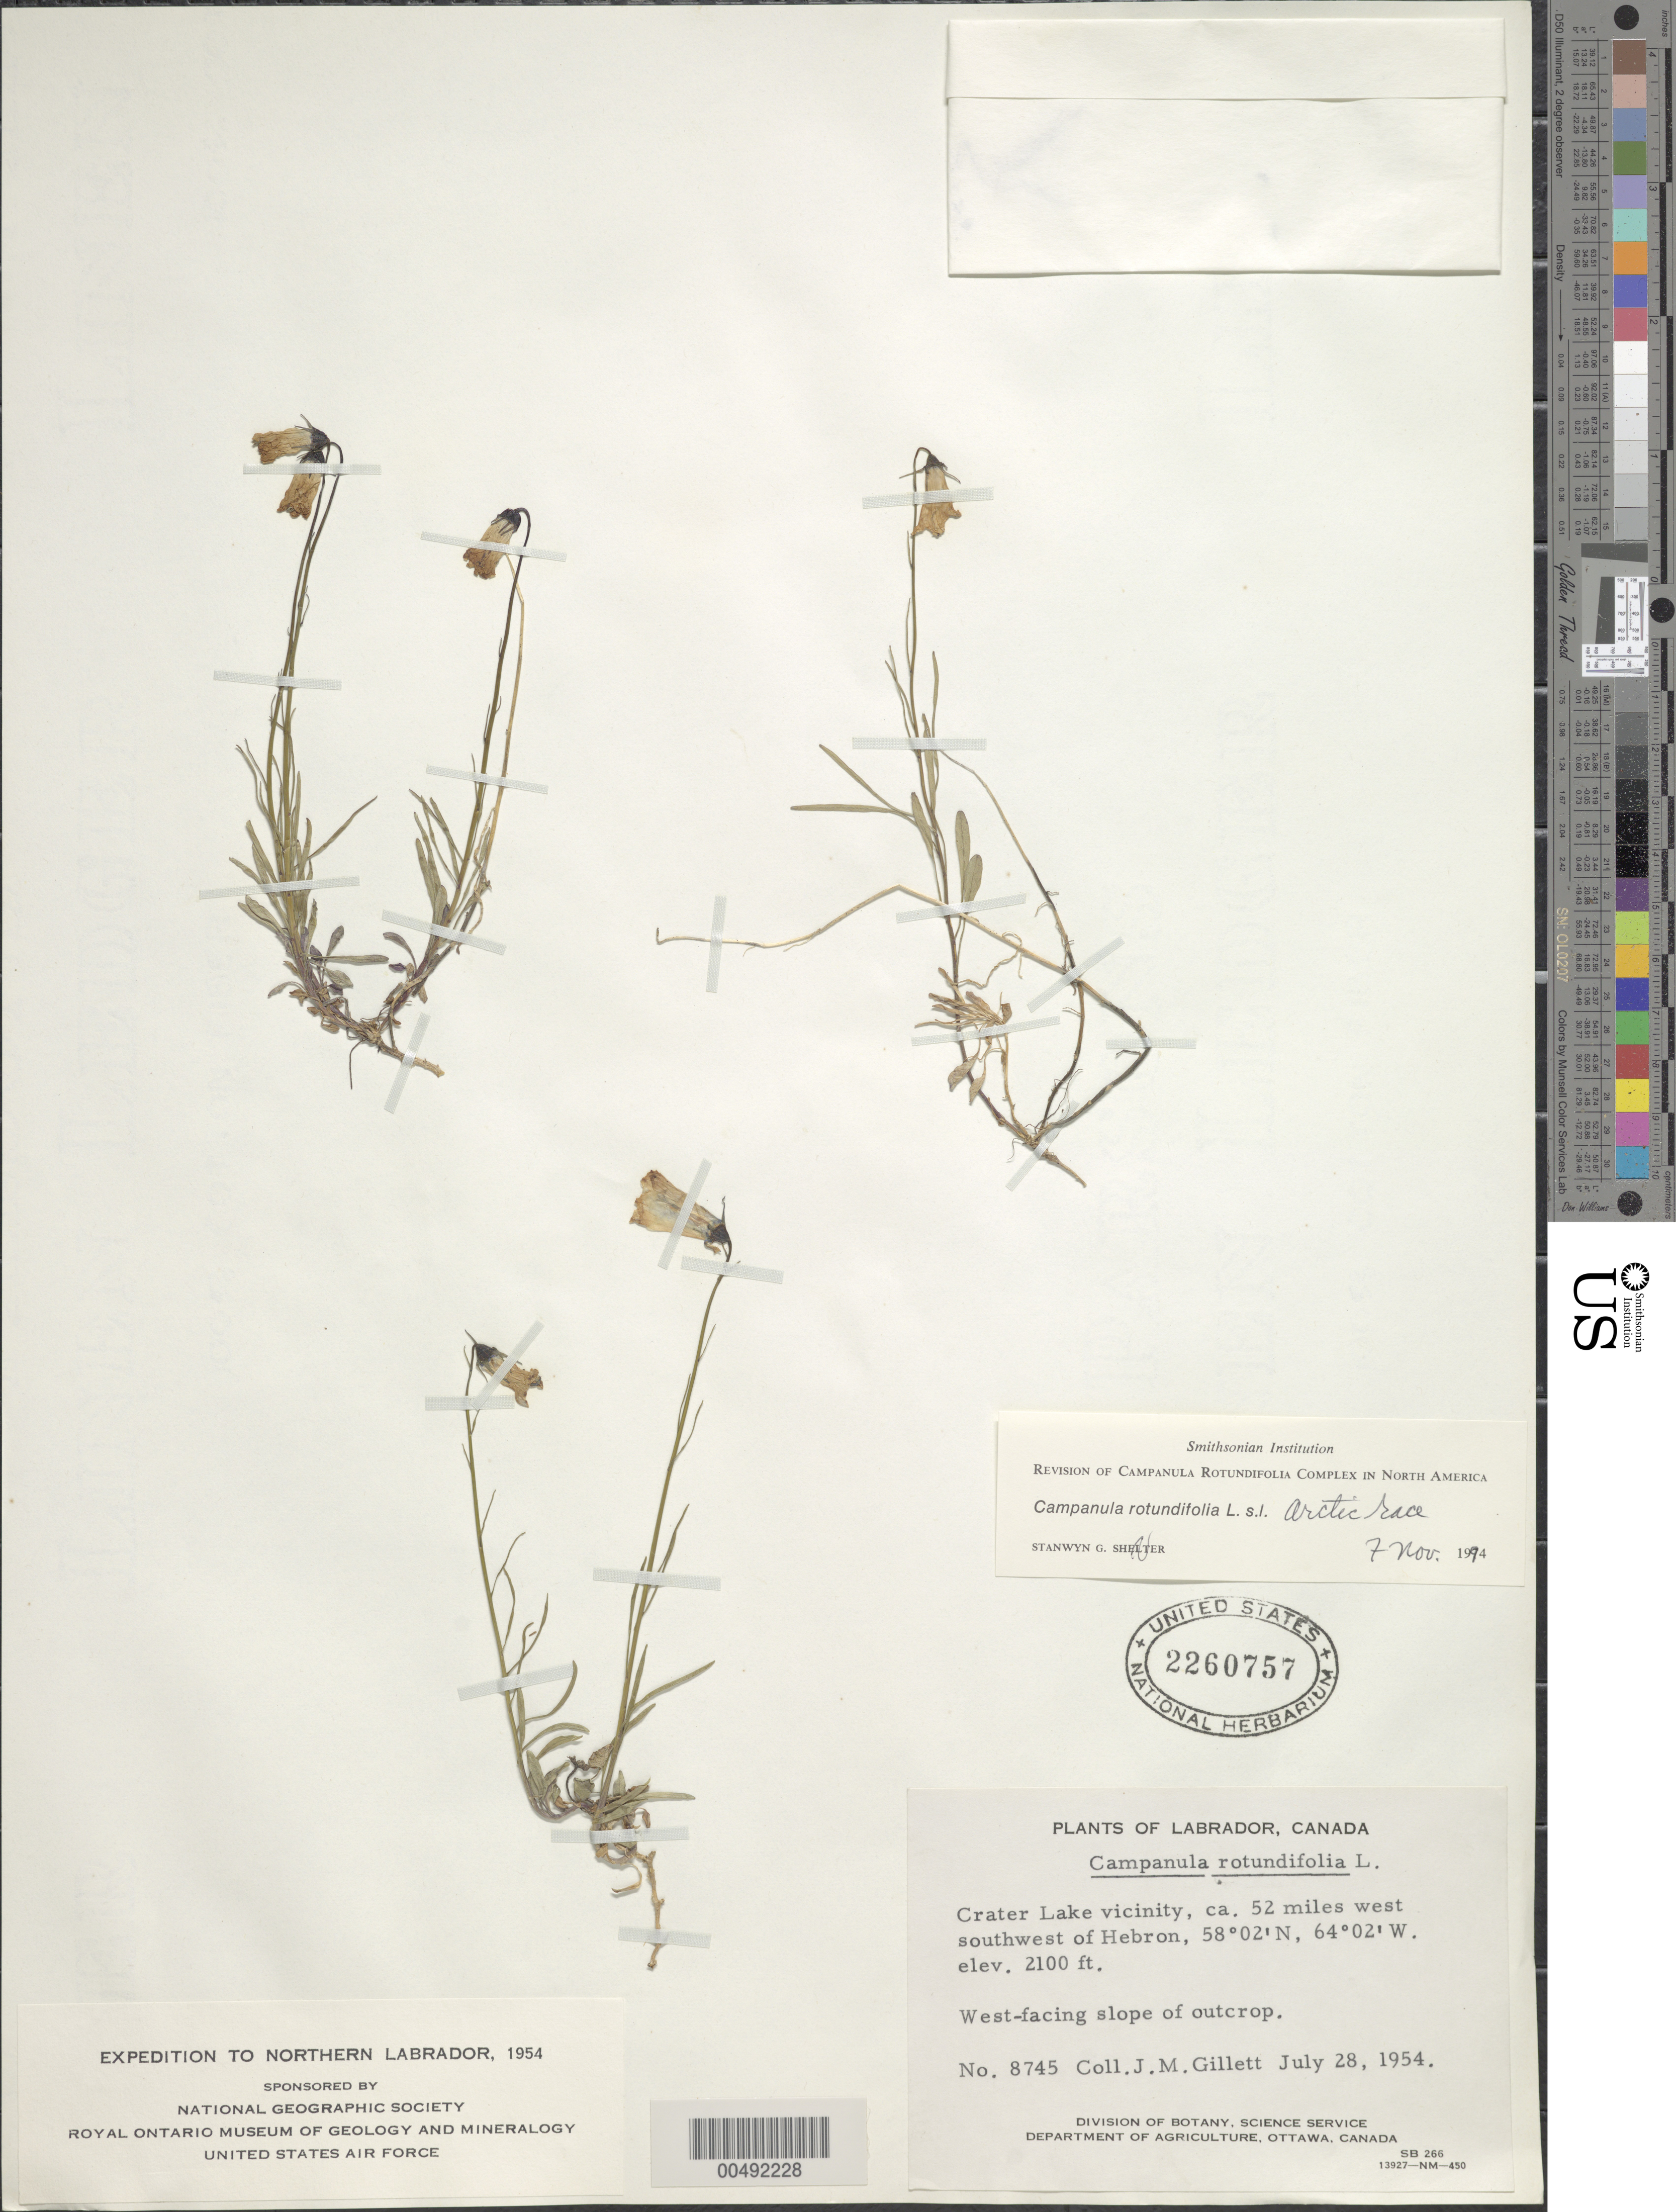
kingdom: Plantae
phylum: Tracheophyta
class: Magnoliopsida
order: Asterales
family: Campanulaceae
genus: Campanula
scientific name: Campanula rotundifolia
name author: L.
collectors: J. Gillett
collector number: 8745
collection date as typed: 28 Jul 1954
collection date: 1954-07-28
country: Canada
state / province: Newfoundland and Labrador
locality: Labrador, Crater Lake Vicinity, ca. 52 mi. WSW of Hebron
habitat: west-facing slope of outcrop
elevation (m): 640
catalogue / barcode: US 2260757